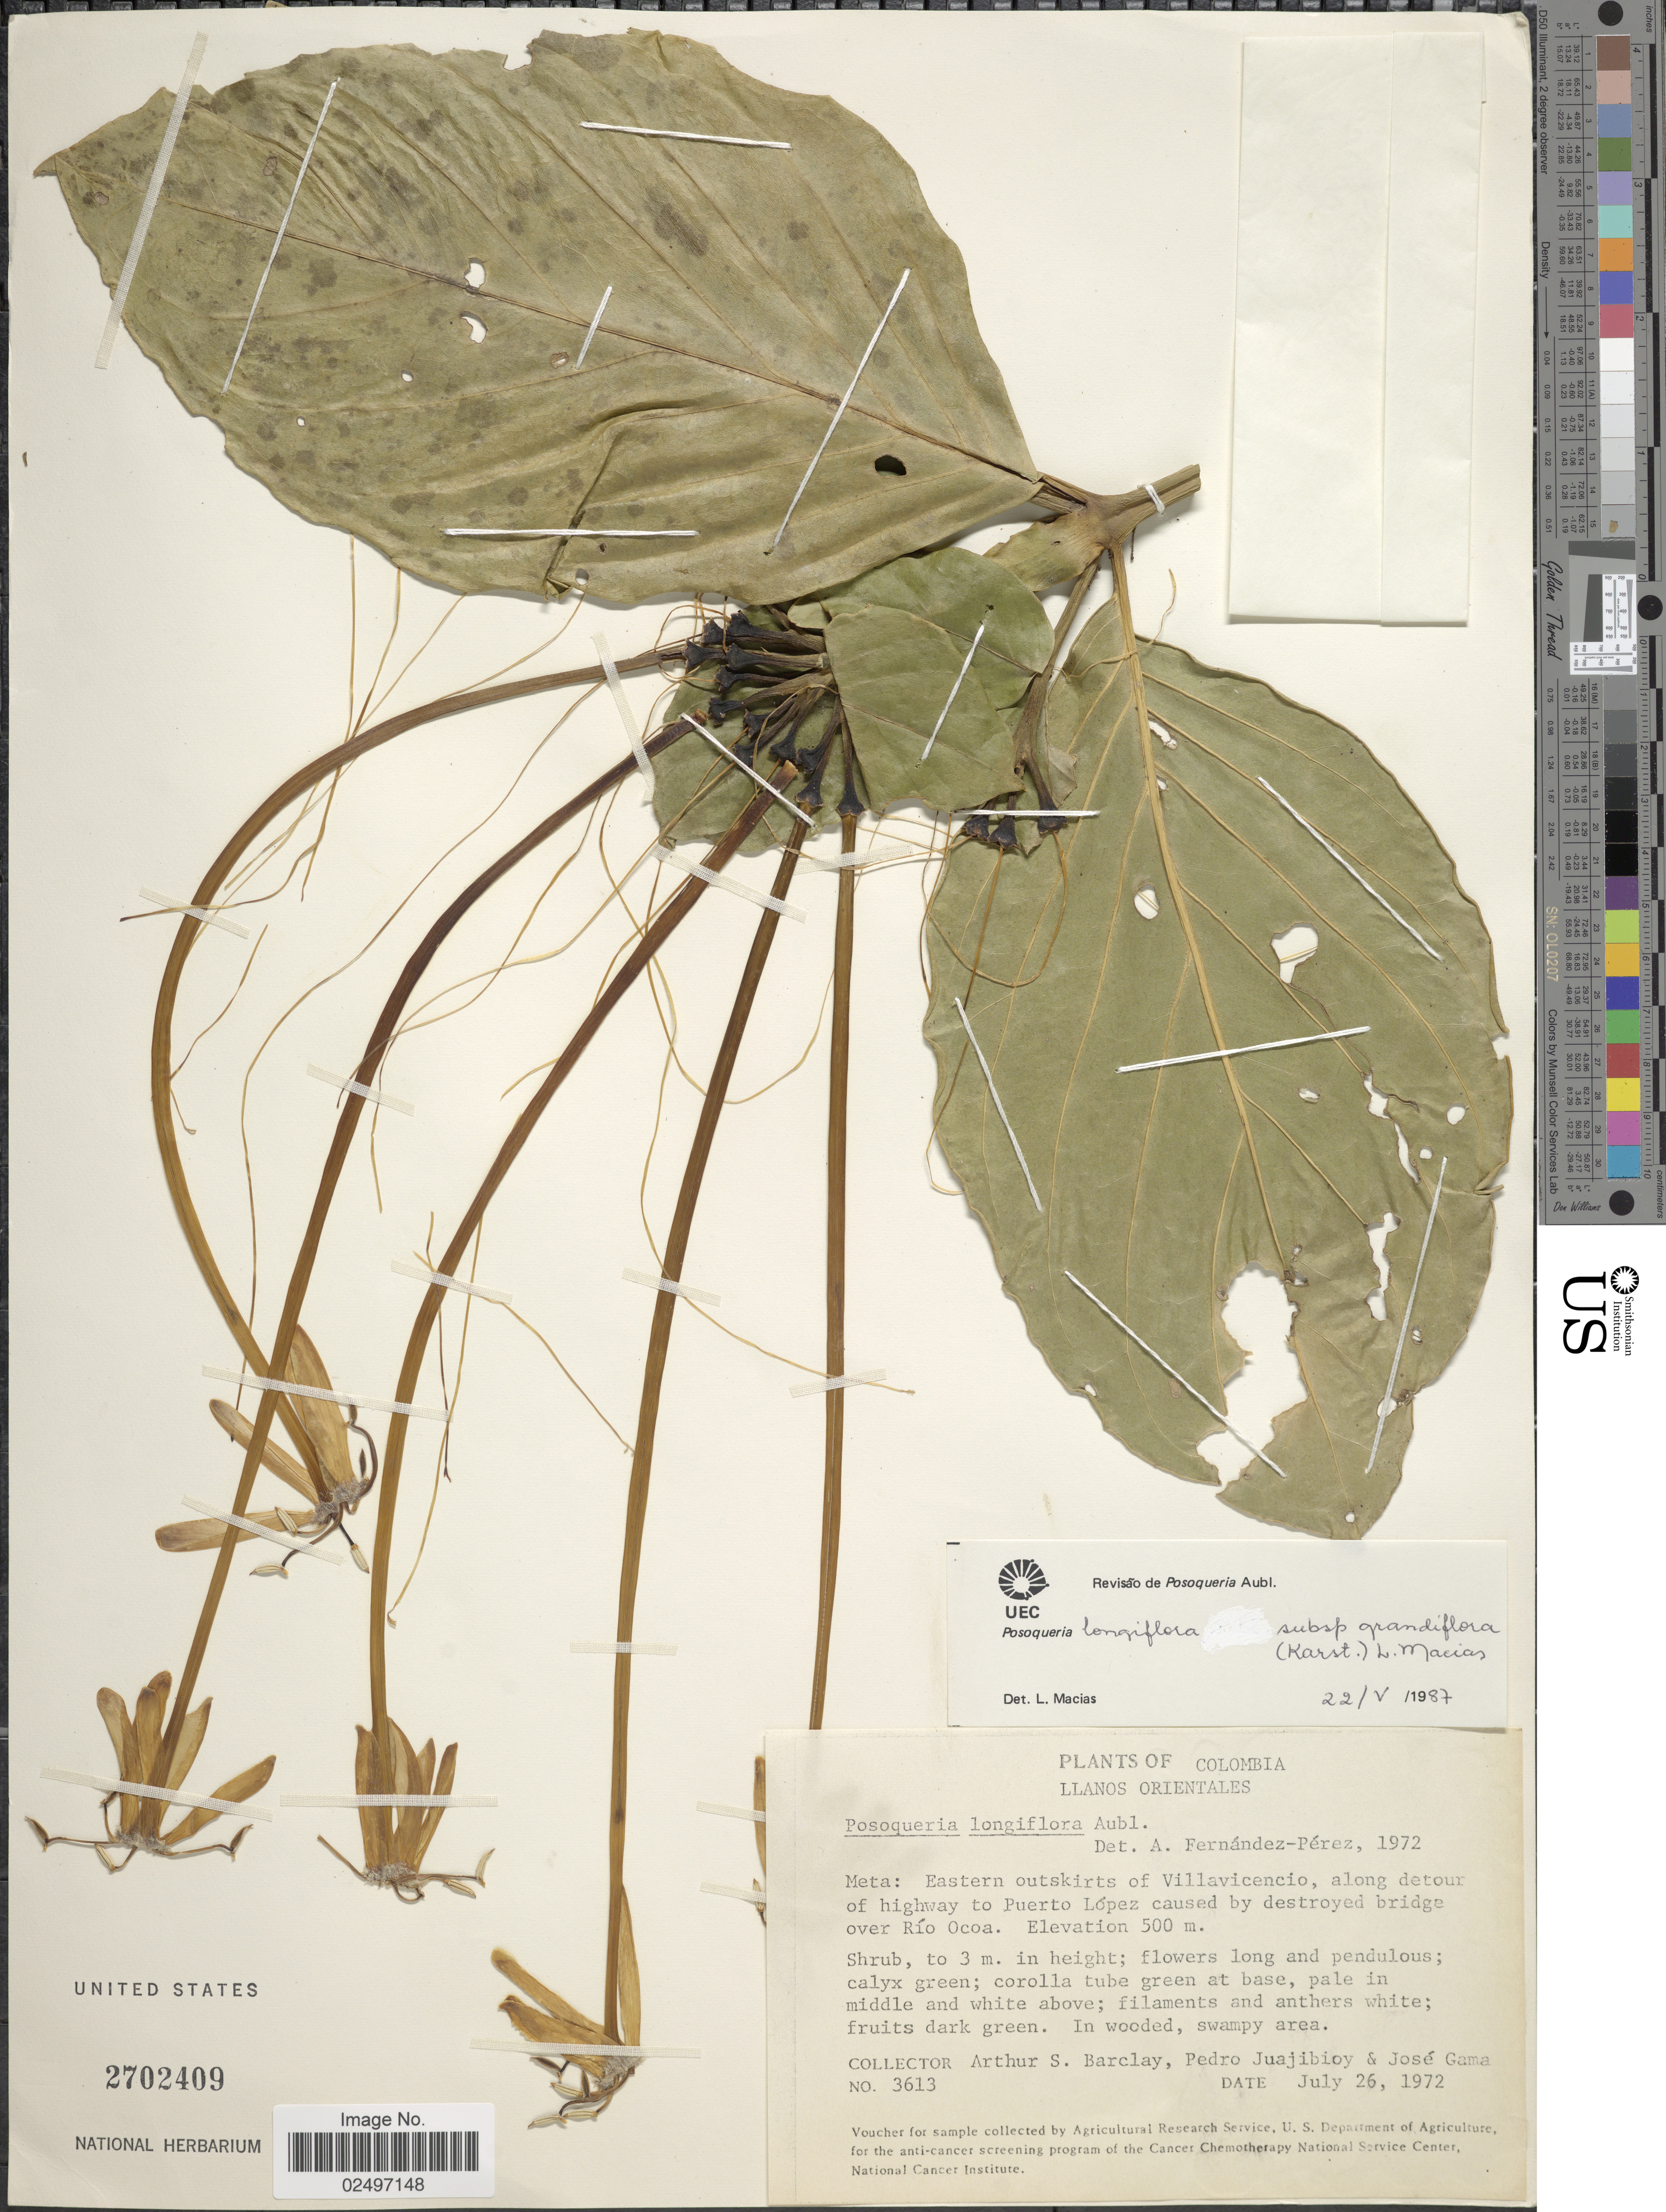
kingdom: Plantae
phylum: Tracheophyta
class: Magnoliopsida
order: Gentianales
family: Rubiaceae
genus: Posoqueria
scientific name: Posoqueria longiflora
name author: Aubl.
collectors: A. S. Barclay, P. Juajibioy & J. Gama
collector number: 3613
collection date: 1972-07-26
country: Colombia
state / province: Meta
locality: Llano Orientales, Eastern outskirts of Villavicencio, along detour of highway to Puerto López caused by destroyed bridge over Río Ocoa. In wooded, swampy area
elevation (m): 500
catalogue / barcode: US 2702409